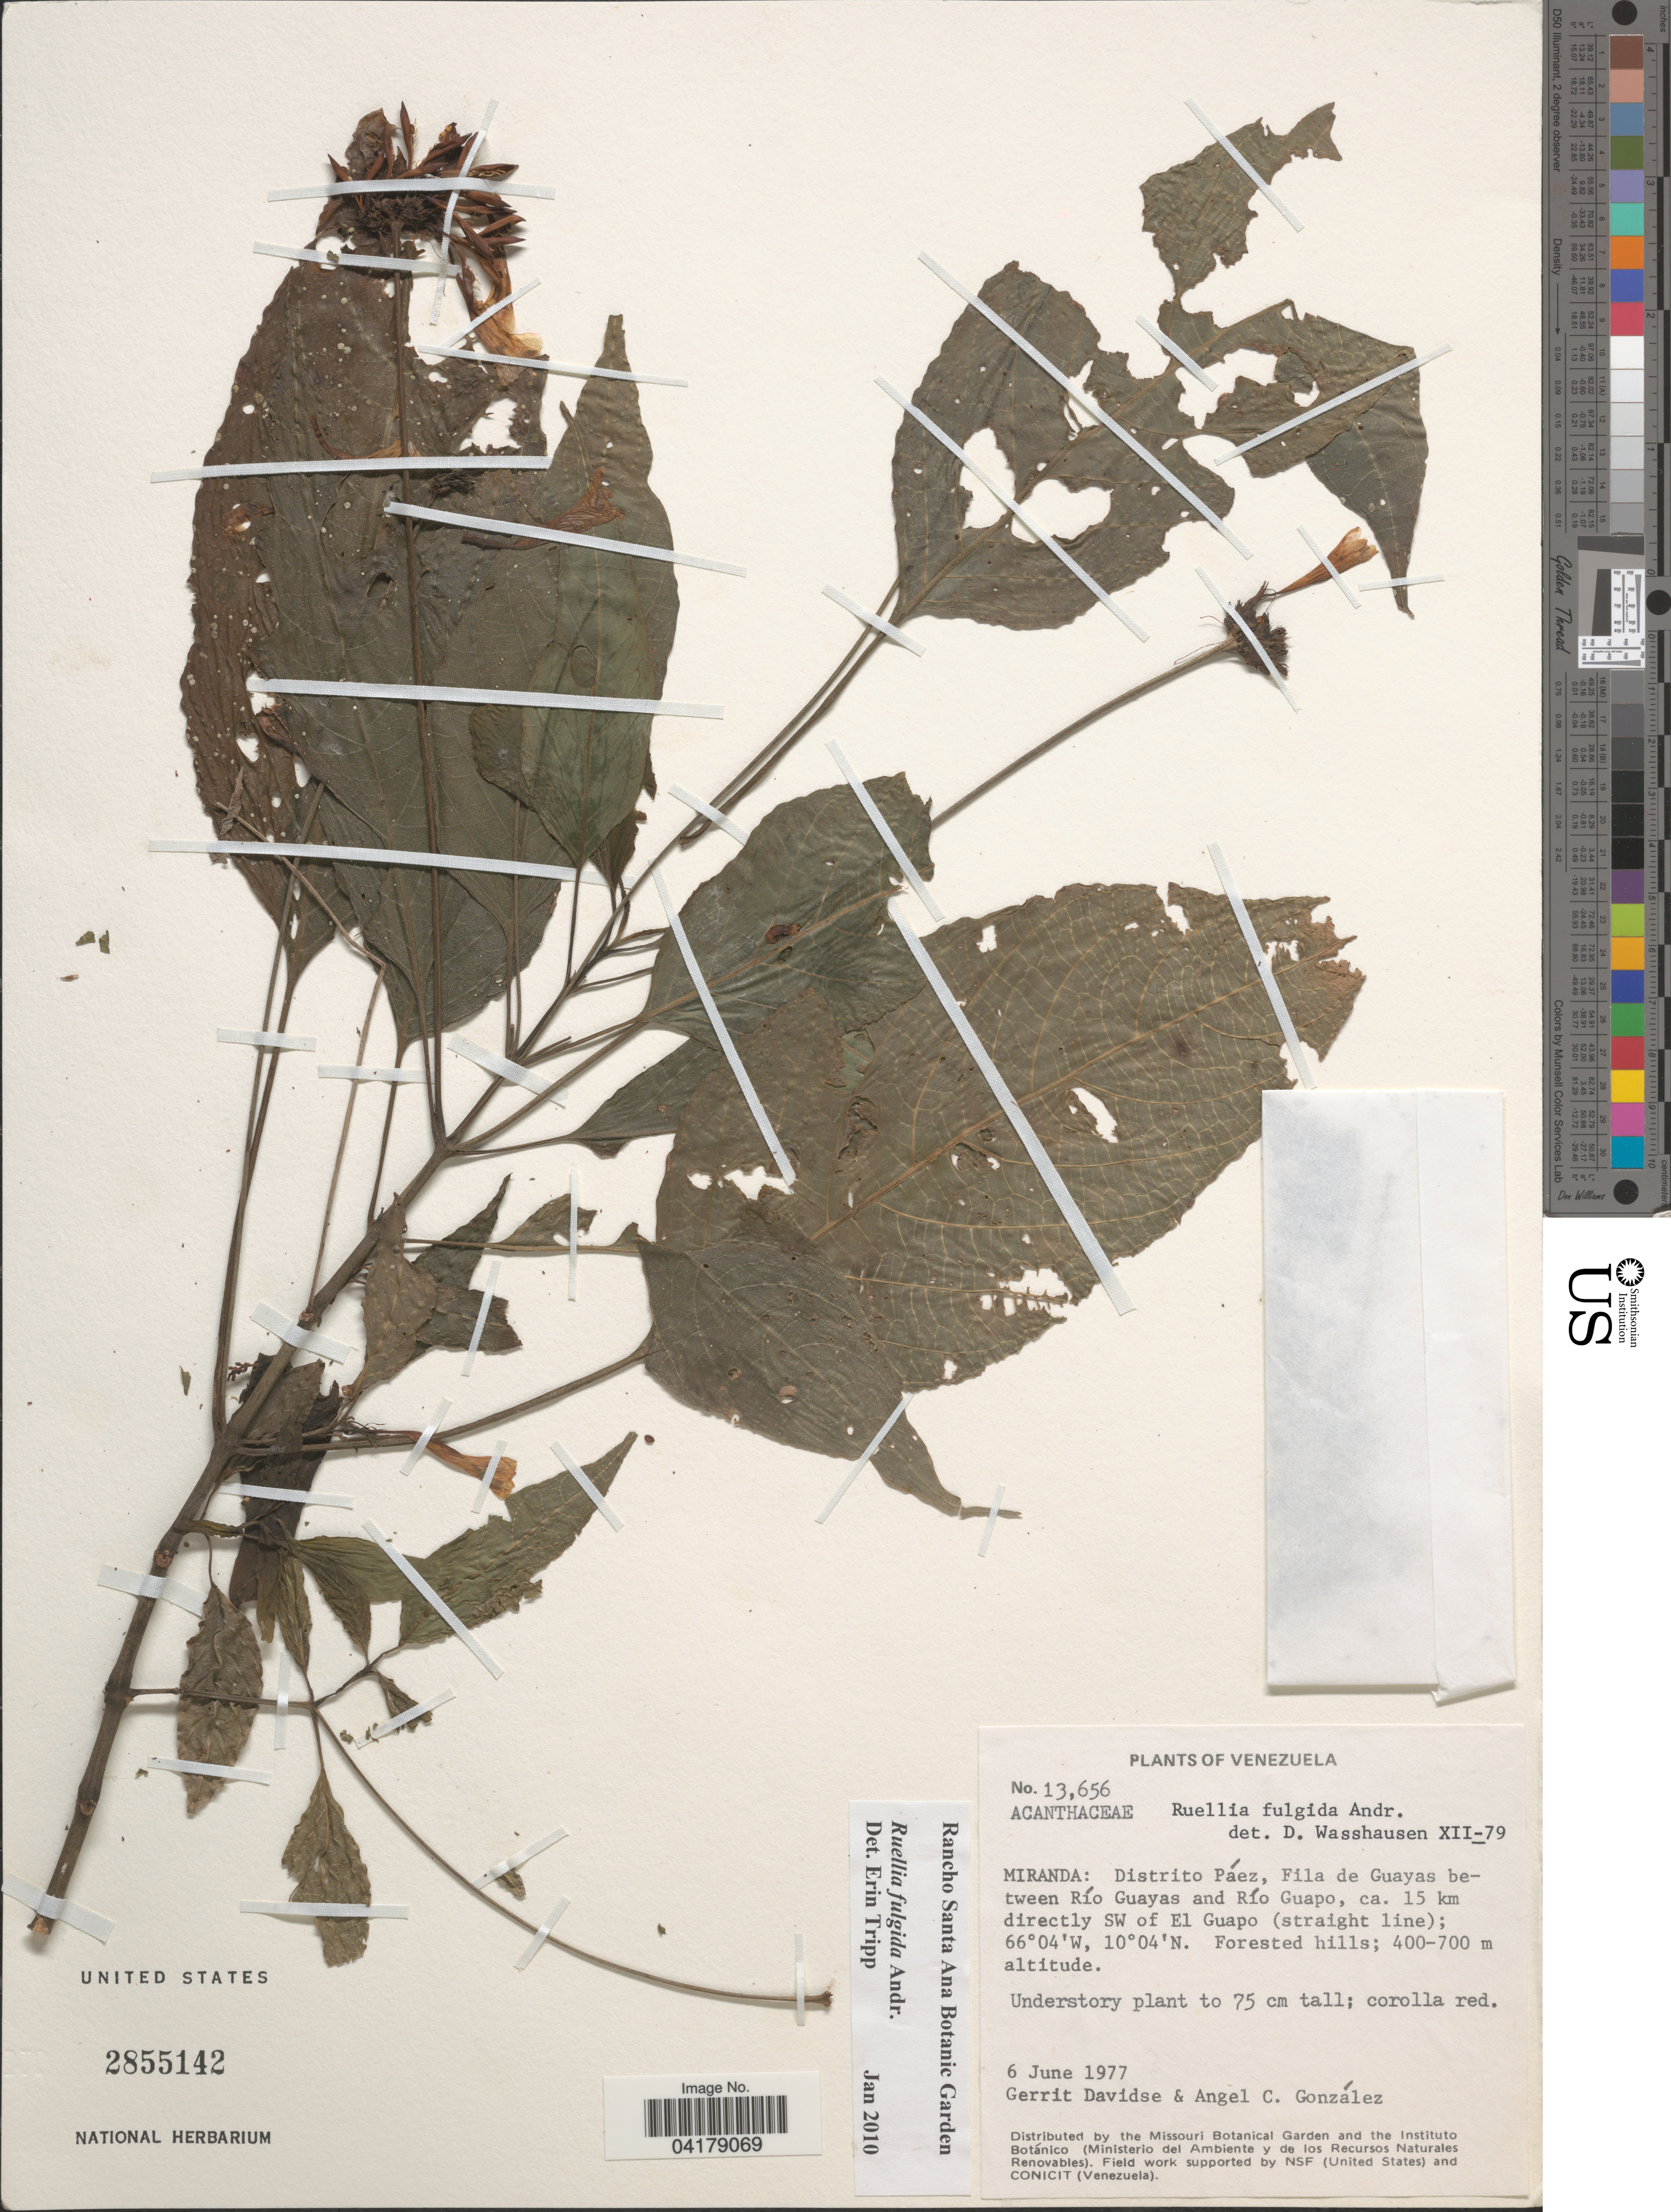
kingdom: Plantae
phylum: Tracheophyta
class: Magnoliopsida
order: Lamiales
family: Acanthaceae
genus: Ruellia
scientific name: Ruellia fulgida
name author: Andrews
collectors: G. Davidse & A. C. González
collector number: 13656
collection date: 1977-06-06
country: Venezuela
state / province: Miranda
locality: Distrito Páez, Fila de Guayas between Río Guayas and Río Guapo, ca. 15 km directly SW of El Guapo (straight line).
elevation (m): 400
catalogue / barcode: US 2855142